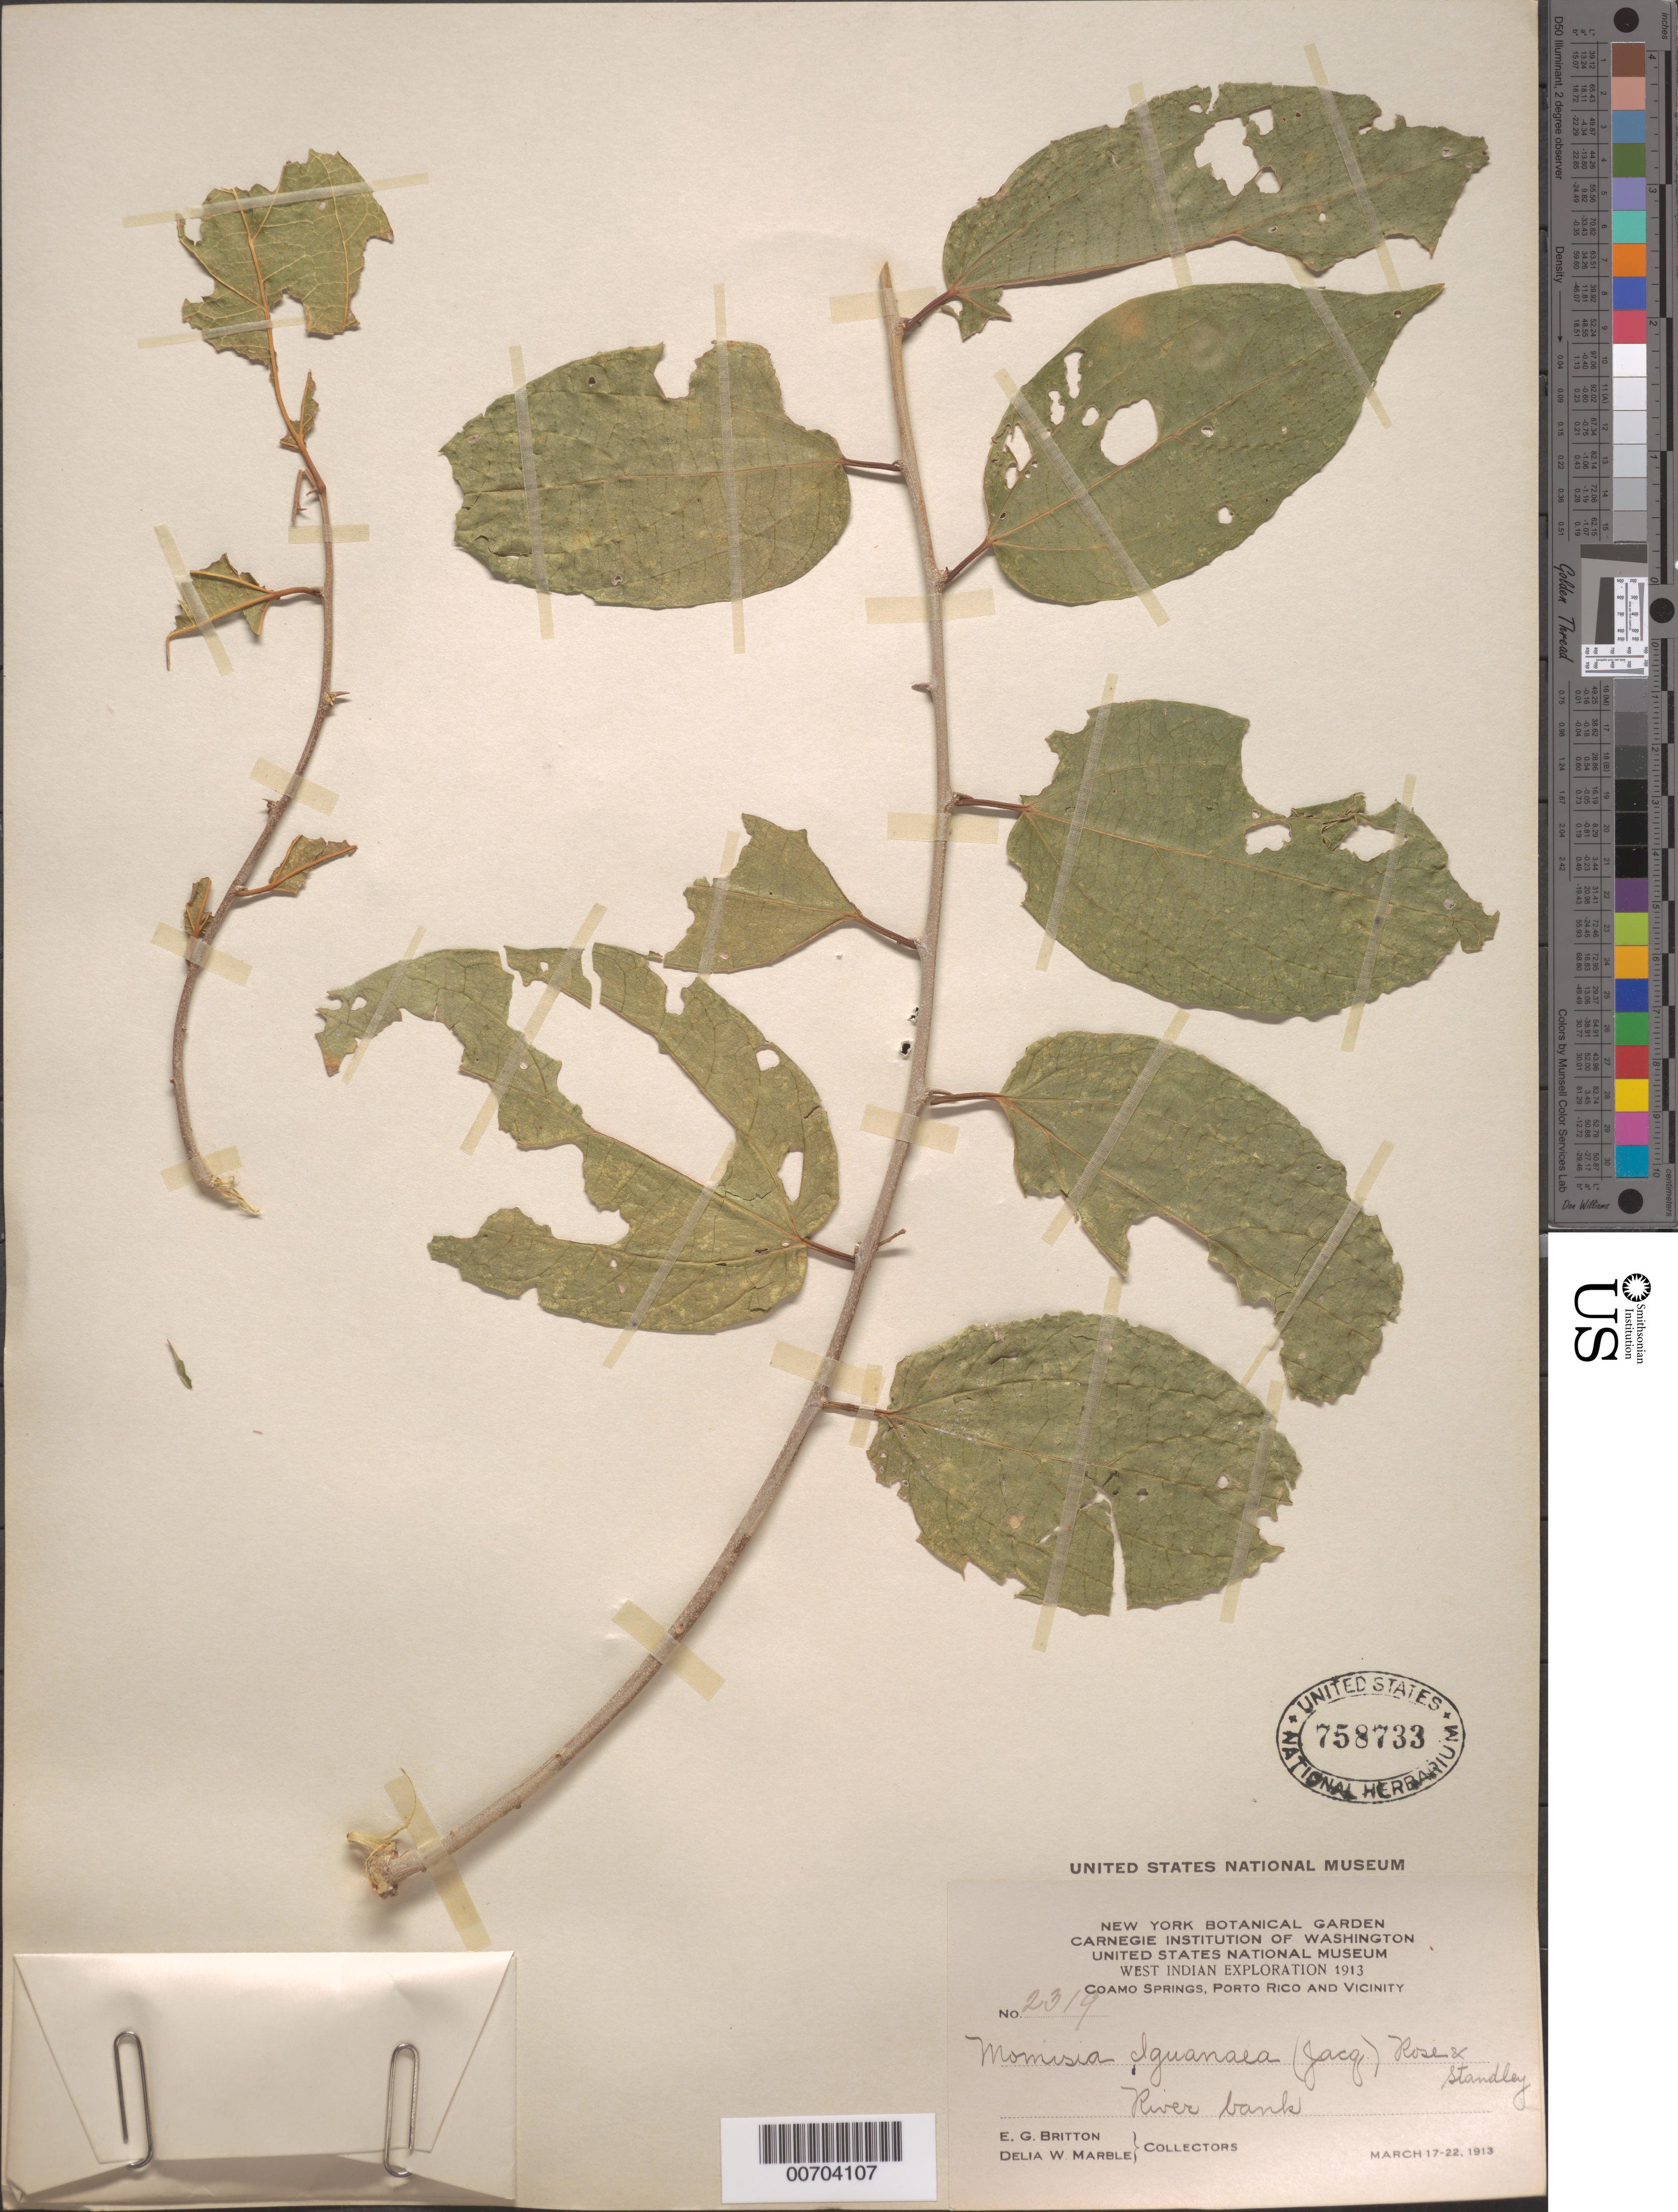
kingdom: Plantae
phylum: Tracheophyta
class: Magnoliopsida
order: Rosales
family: Cannabaceae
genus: Celtis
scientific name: Celtis iguanaea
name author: (Jacq.) Sarg.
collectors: E. G. Britton & D. W. Marble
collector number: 2319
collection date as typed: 17 Mar 1913 to 22 Mar 1913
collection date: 1913-03-17/1913-03-22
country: Puerto Rico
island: Greater Antilles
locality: Coamo Springs, vic of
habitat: Riverbank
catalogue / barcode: US 758733